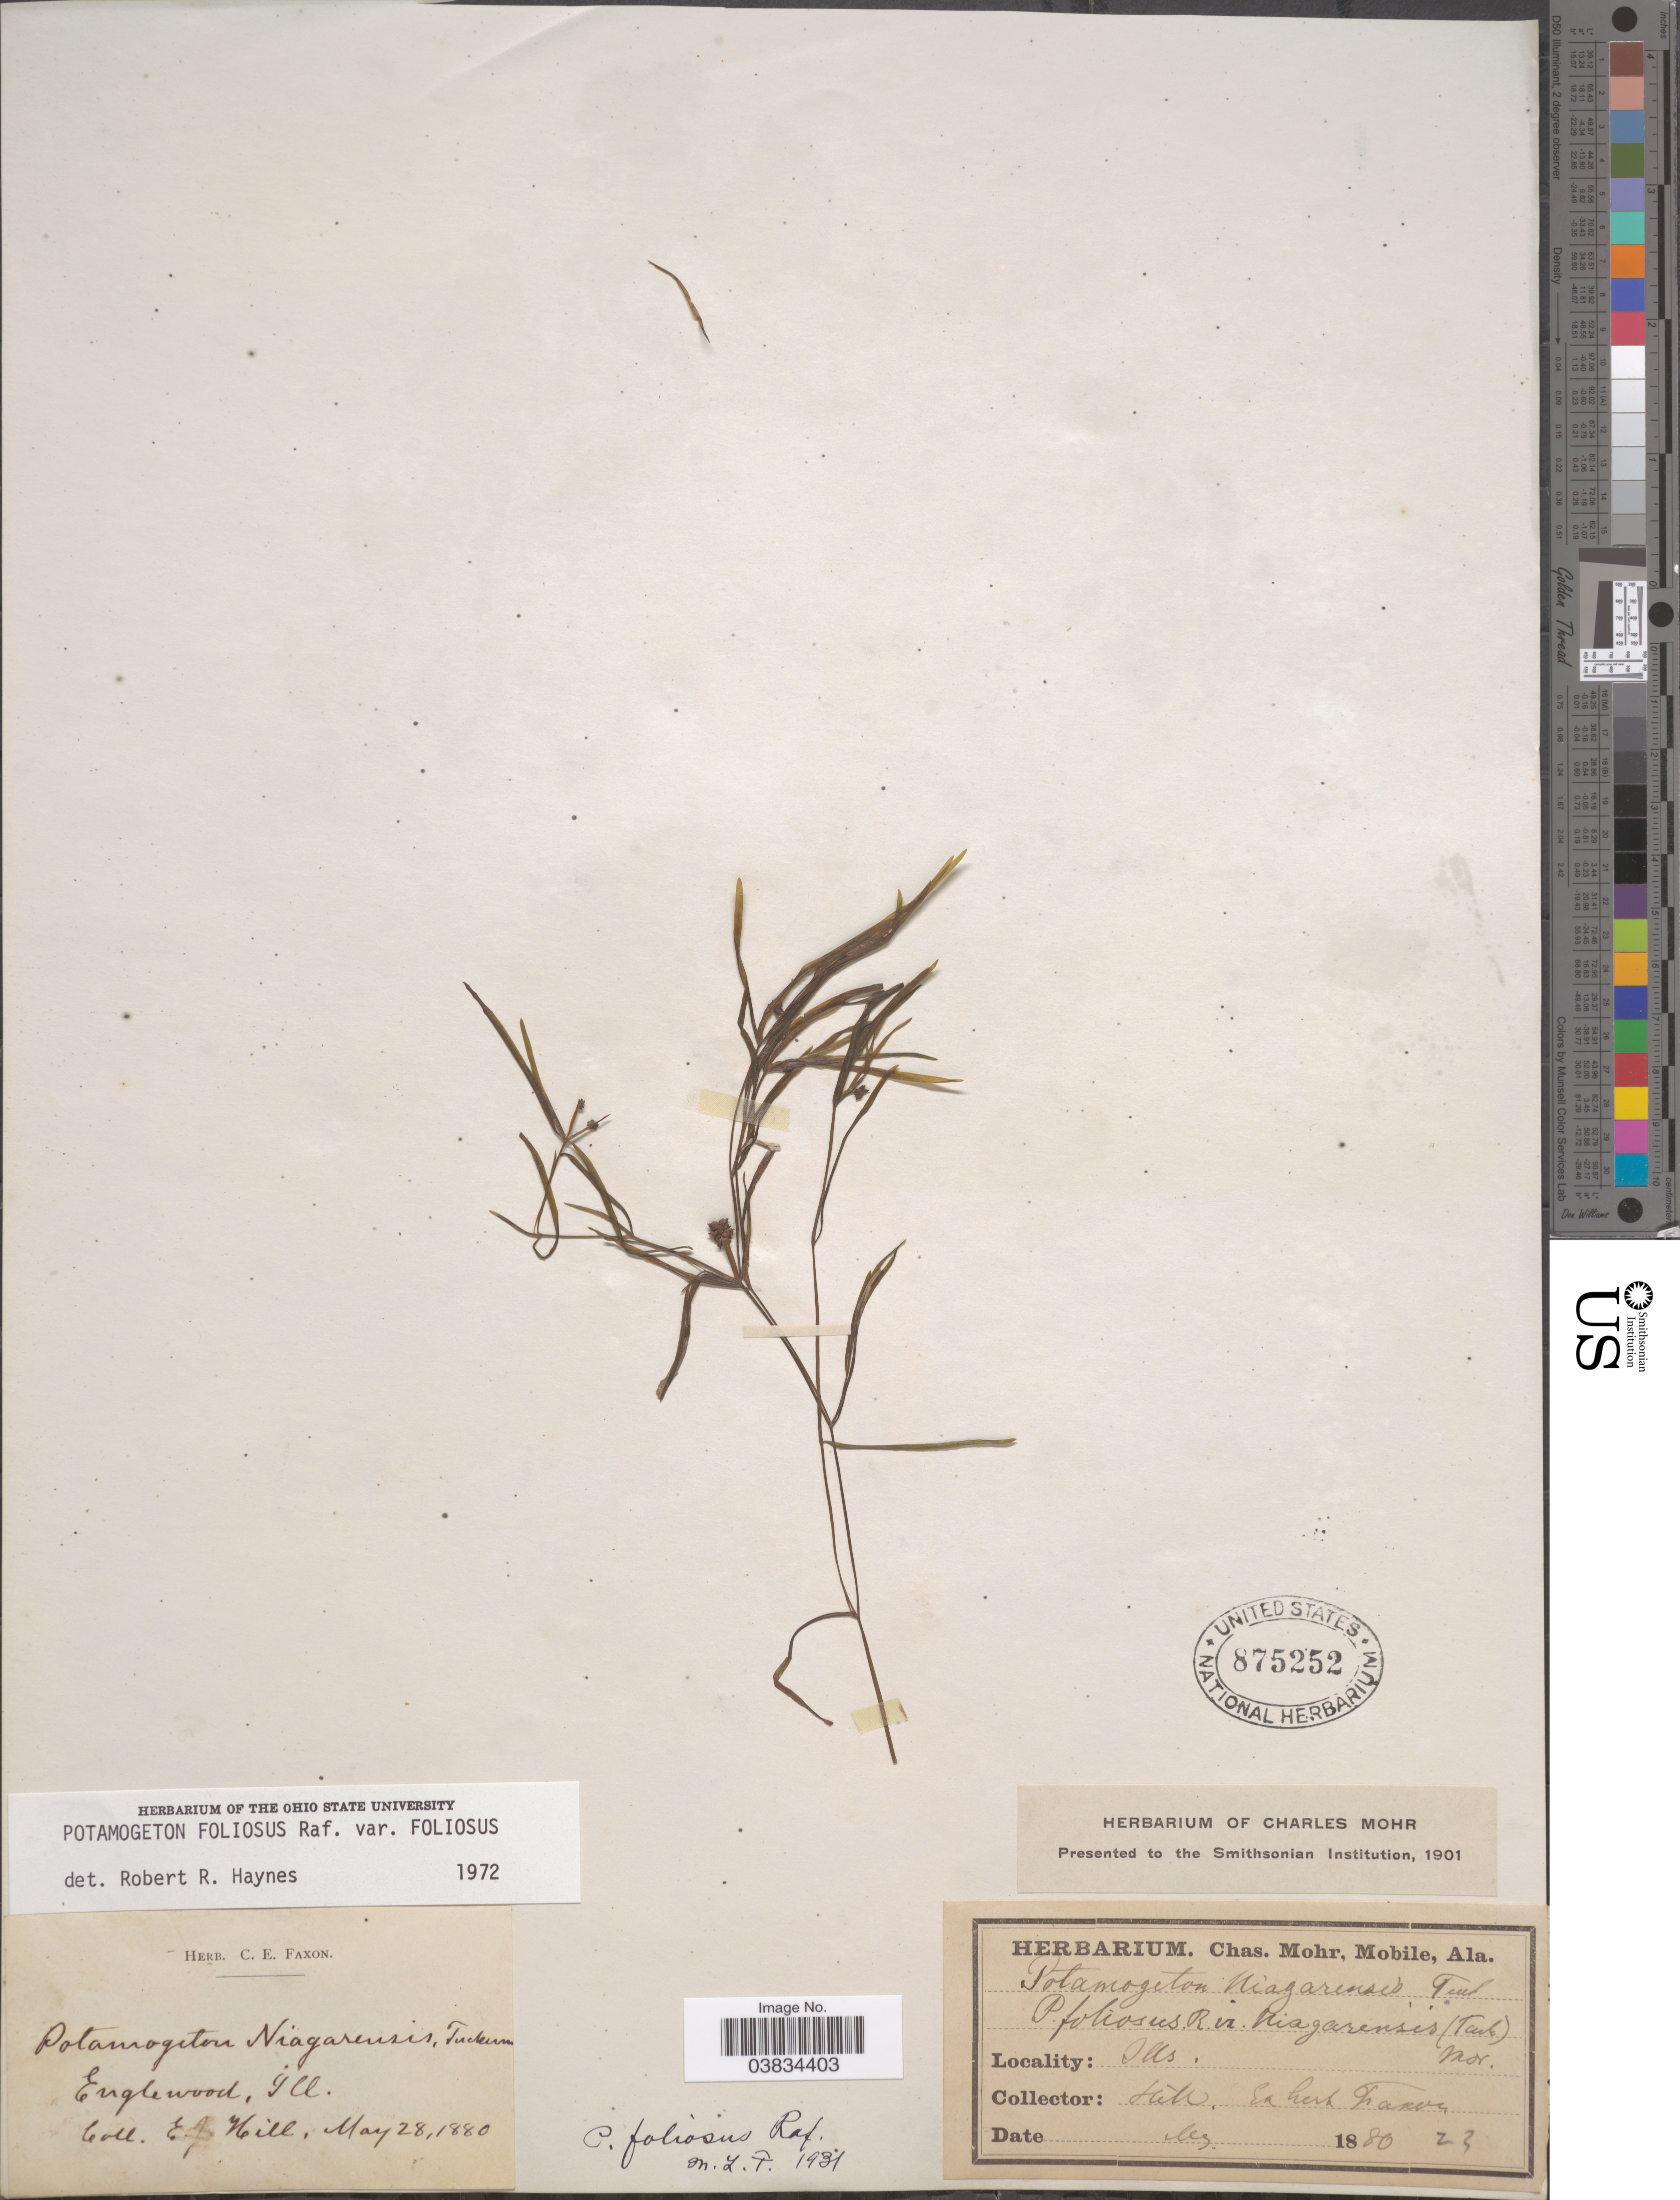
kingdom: Plantae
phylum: Tracheophyta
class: Liliopsida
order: Alismatales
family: Potamogetonaceae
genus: Potamogeton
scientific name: Potamogeton foliosus var. foliosus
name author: Raf.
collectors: C. Faxon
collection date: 1880-05-28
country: United States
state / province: Illinois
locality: Englewood.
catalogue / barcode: US 875252